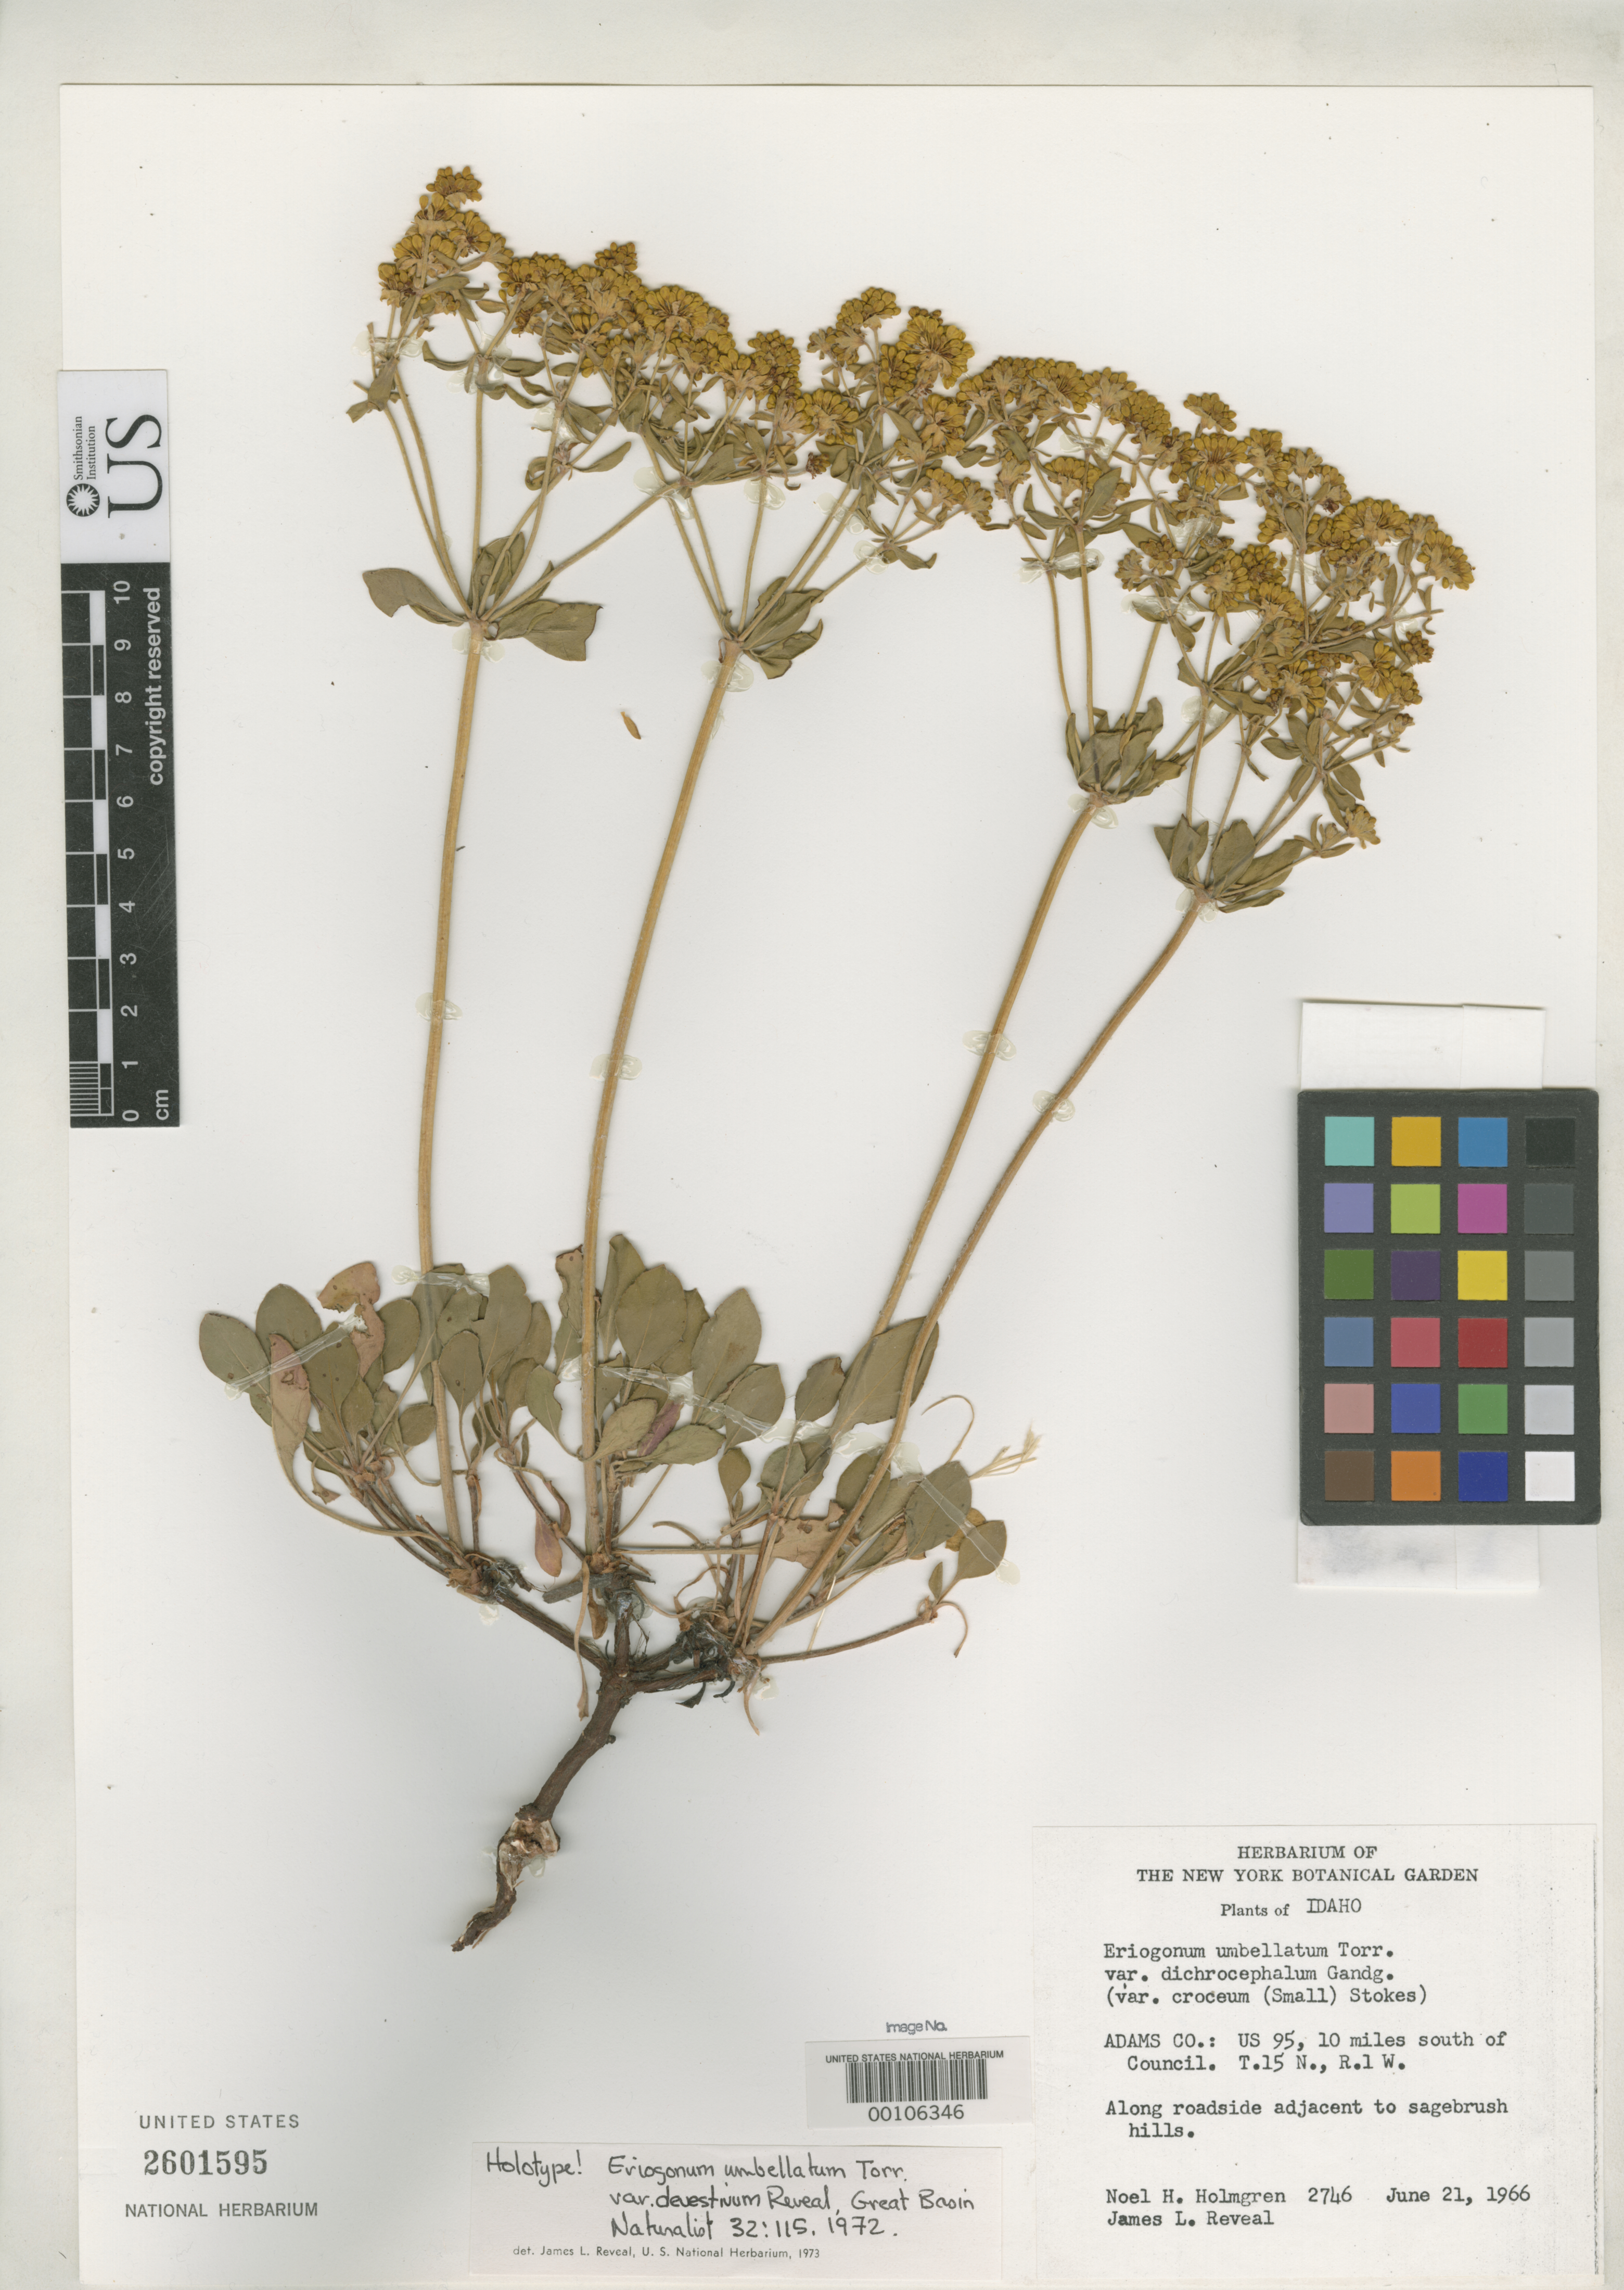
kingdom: Plantae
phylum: Tracheophyta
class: Magnoliopsida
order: Caryophyllales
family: Polygonaceae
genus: Eriogonum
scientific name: Eriogonum umbellatum var. devestiuum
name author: Reveal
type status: Holotype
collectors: N. H. Holmgren & J. L. Reveal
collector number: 2746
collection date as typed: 21 Jun 1966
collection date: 1966-06-21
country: United States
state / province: Idaho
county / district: Adams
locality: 10 mi. S of Council.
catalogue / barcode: US 2601595